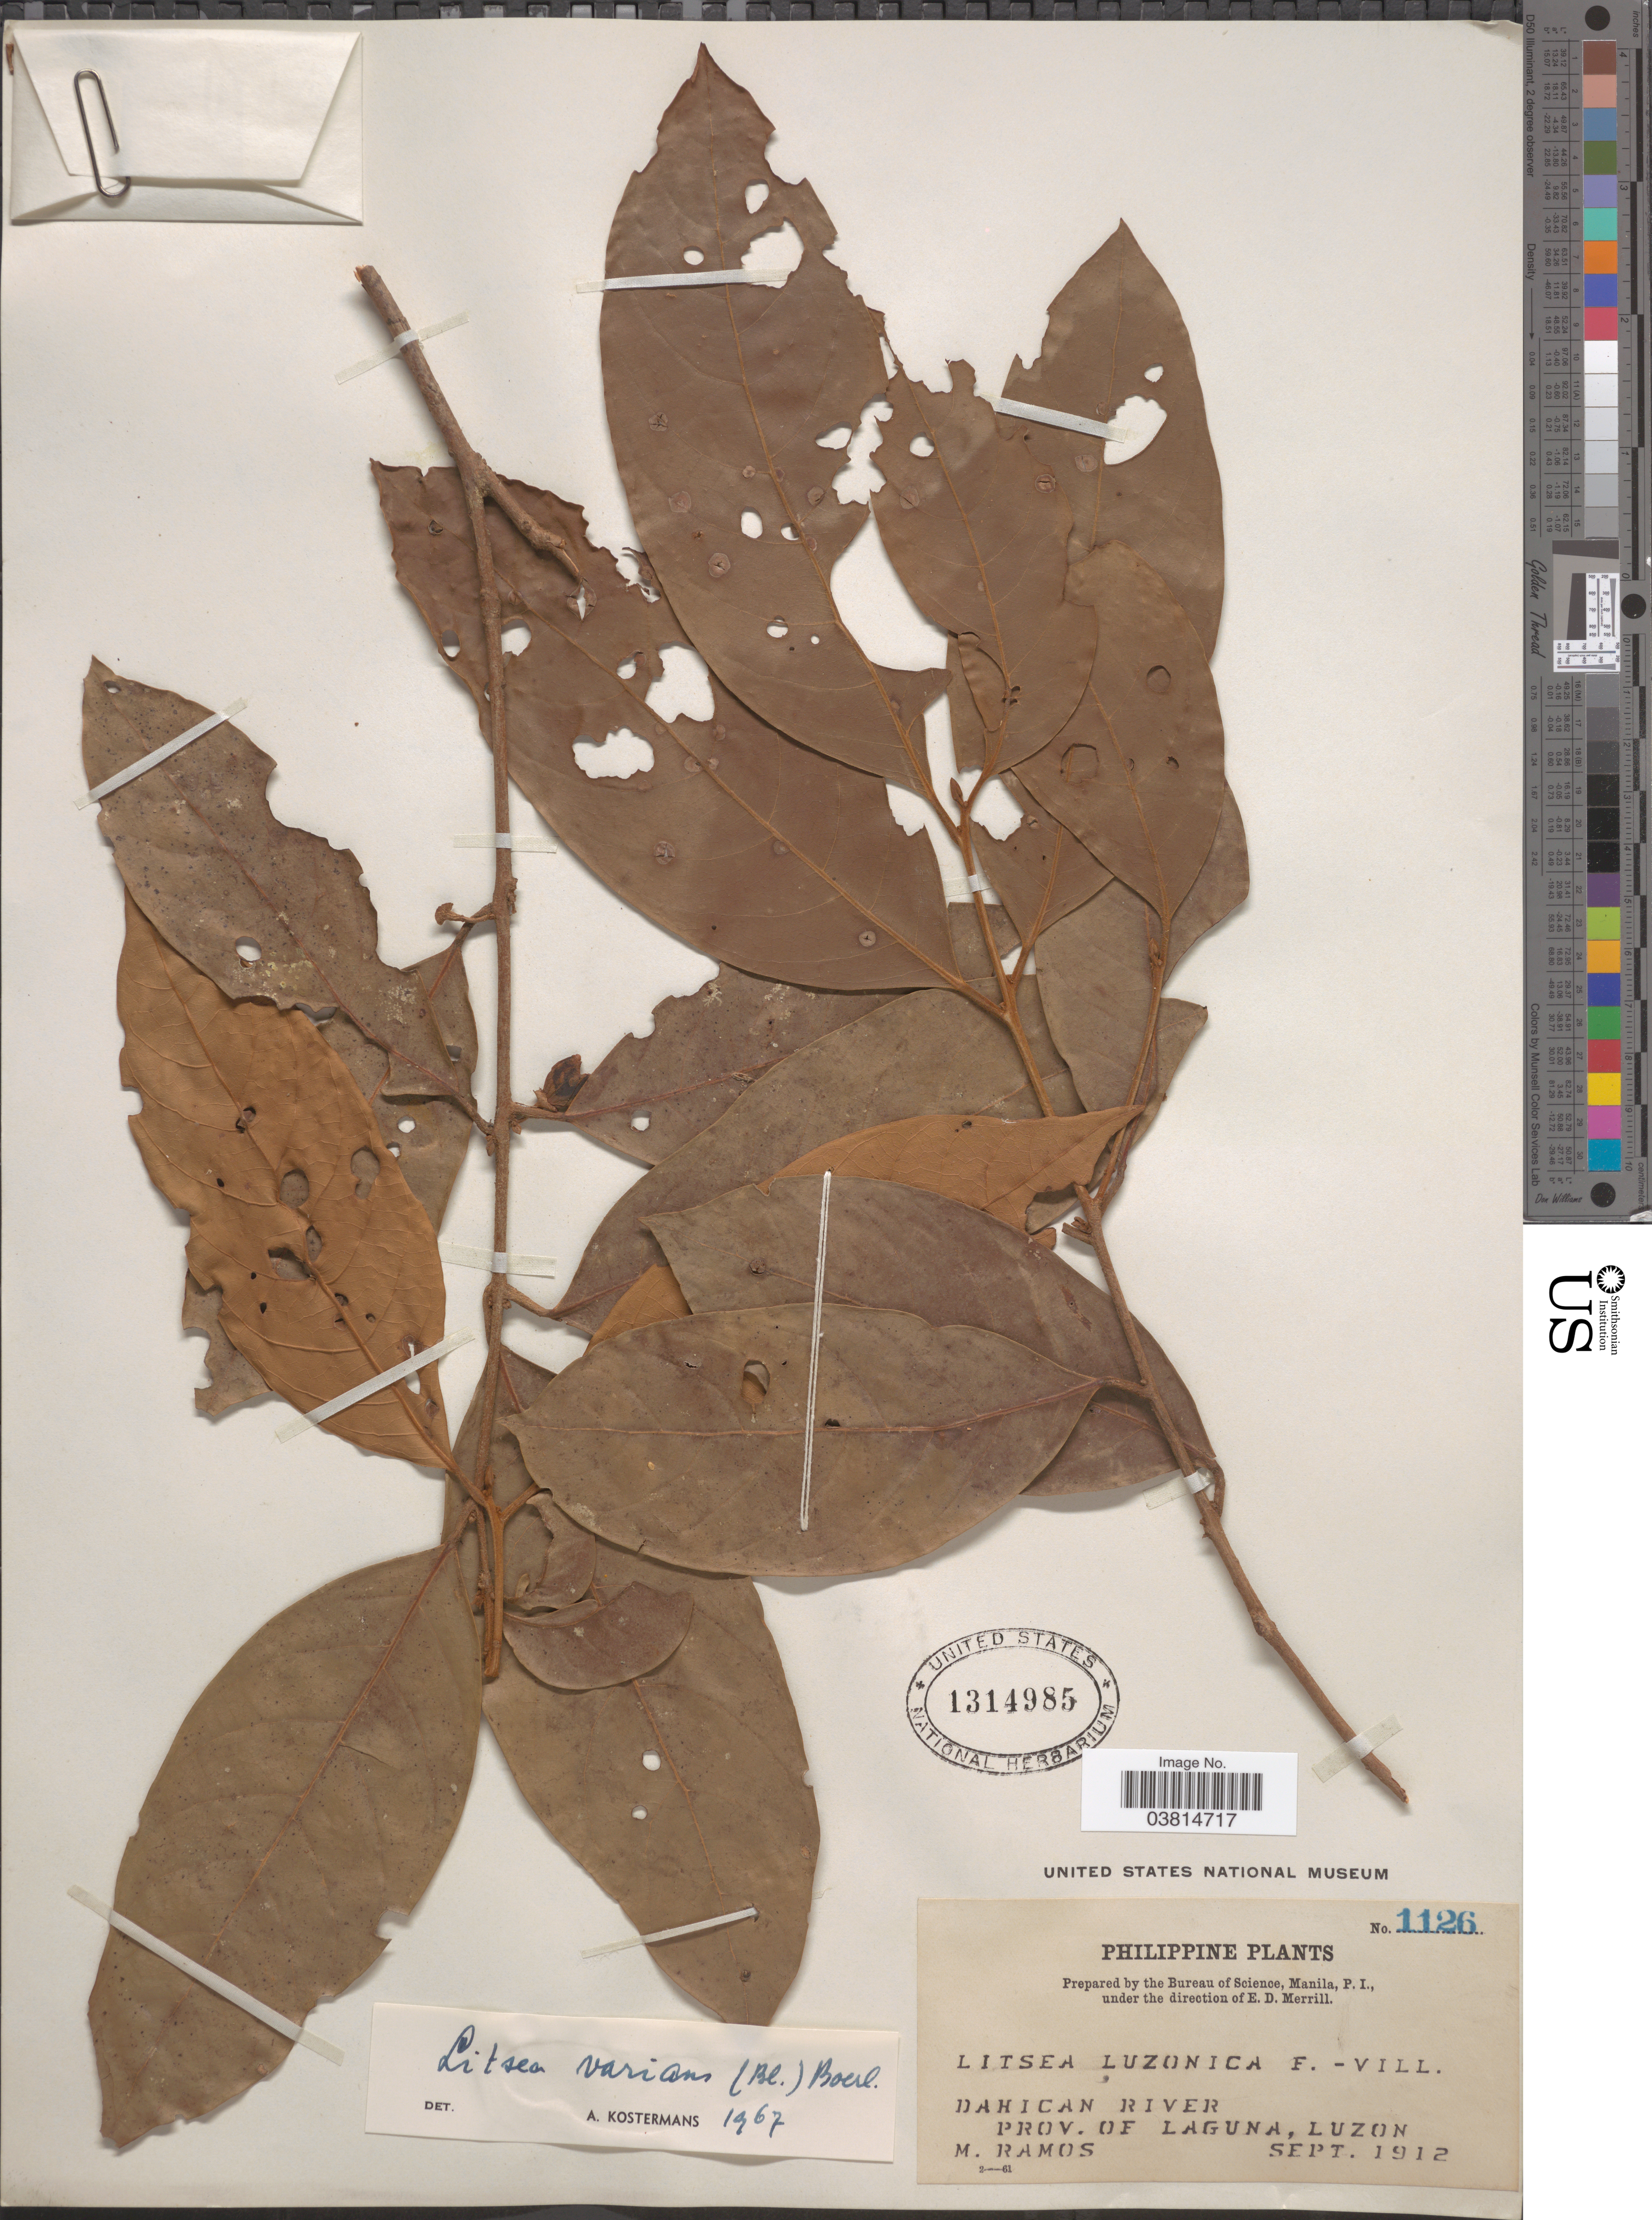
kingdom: Plantae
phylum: Tracheophyta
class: Magnoliopsida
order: Laurales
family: Lauraceae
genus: Litsea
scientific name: Litsea varians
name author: (Blume) Boerl.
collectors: M. Ramos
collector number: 1126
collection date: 1912-09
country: Philippines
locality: Dahican River, Prov. of Laguna, Luzon.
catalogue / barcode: US 1314985